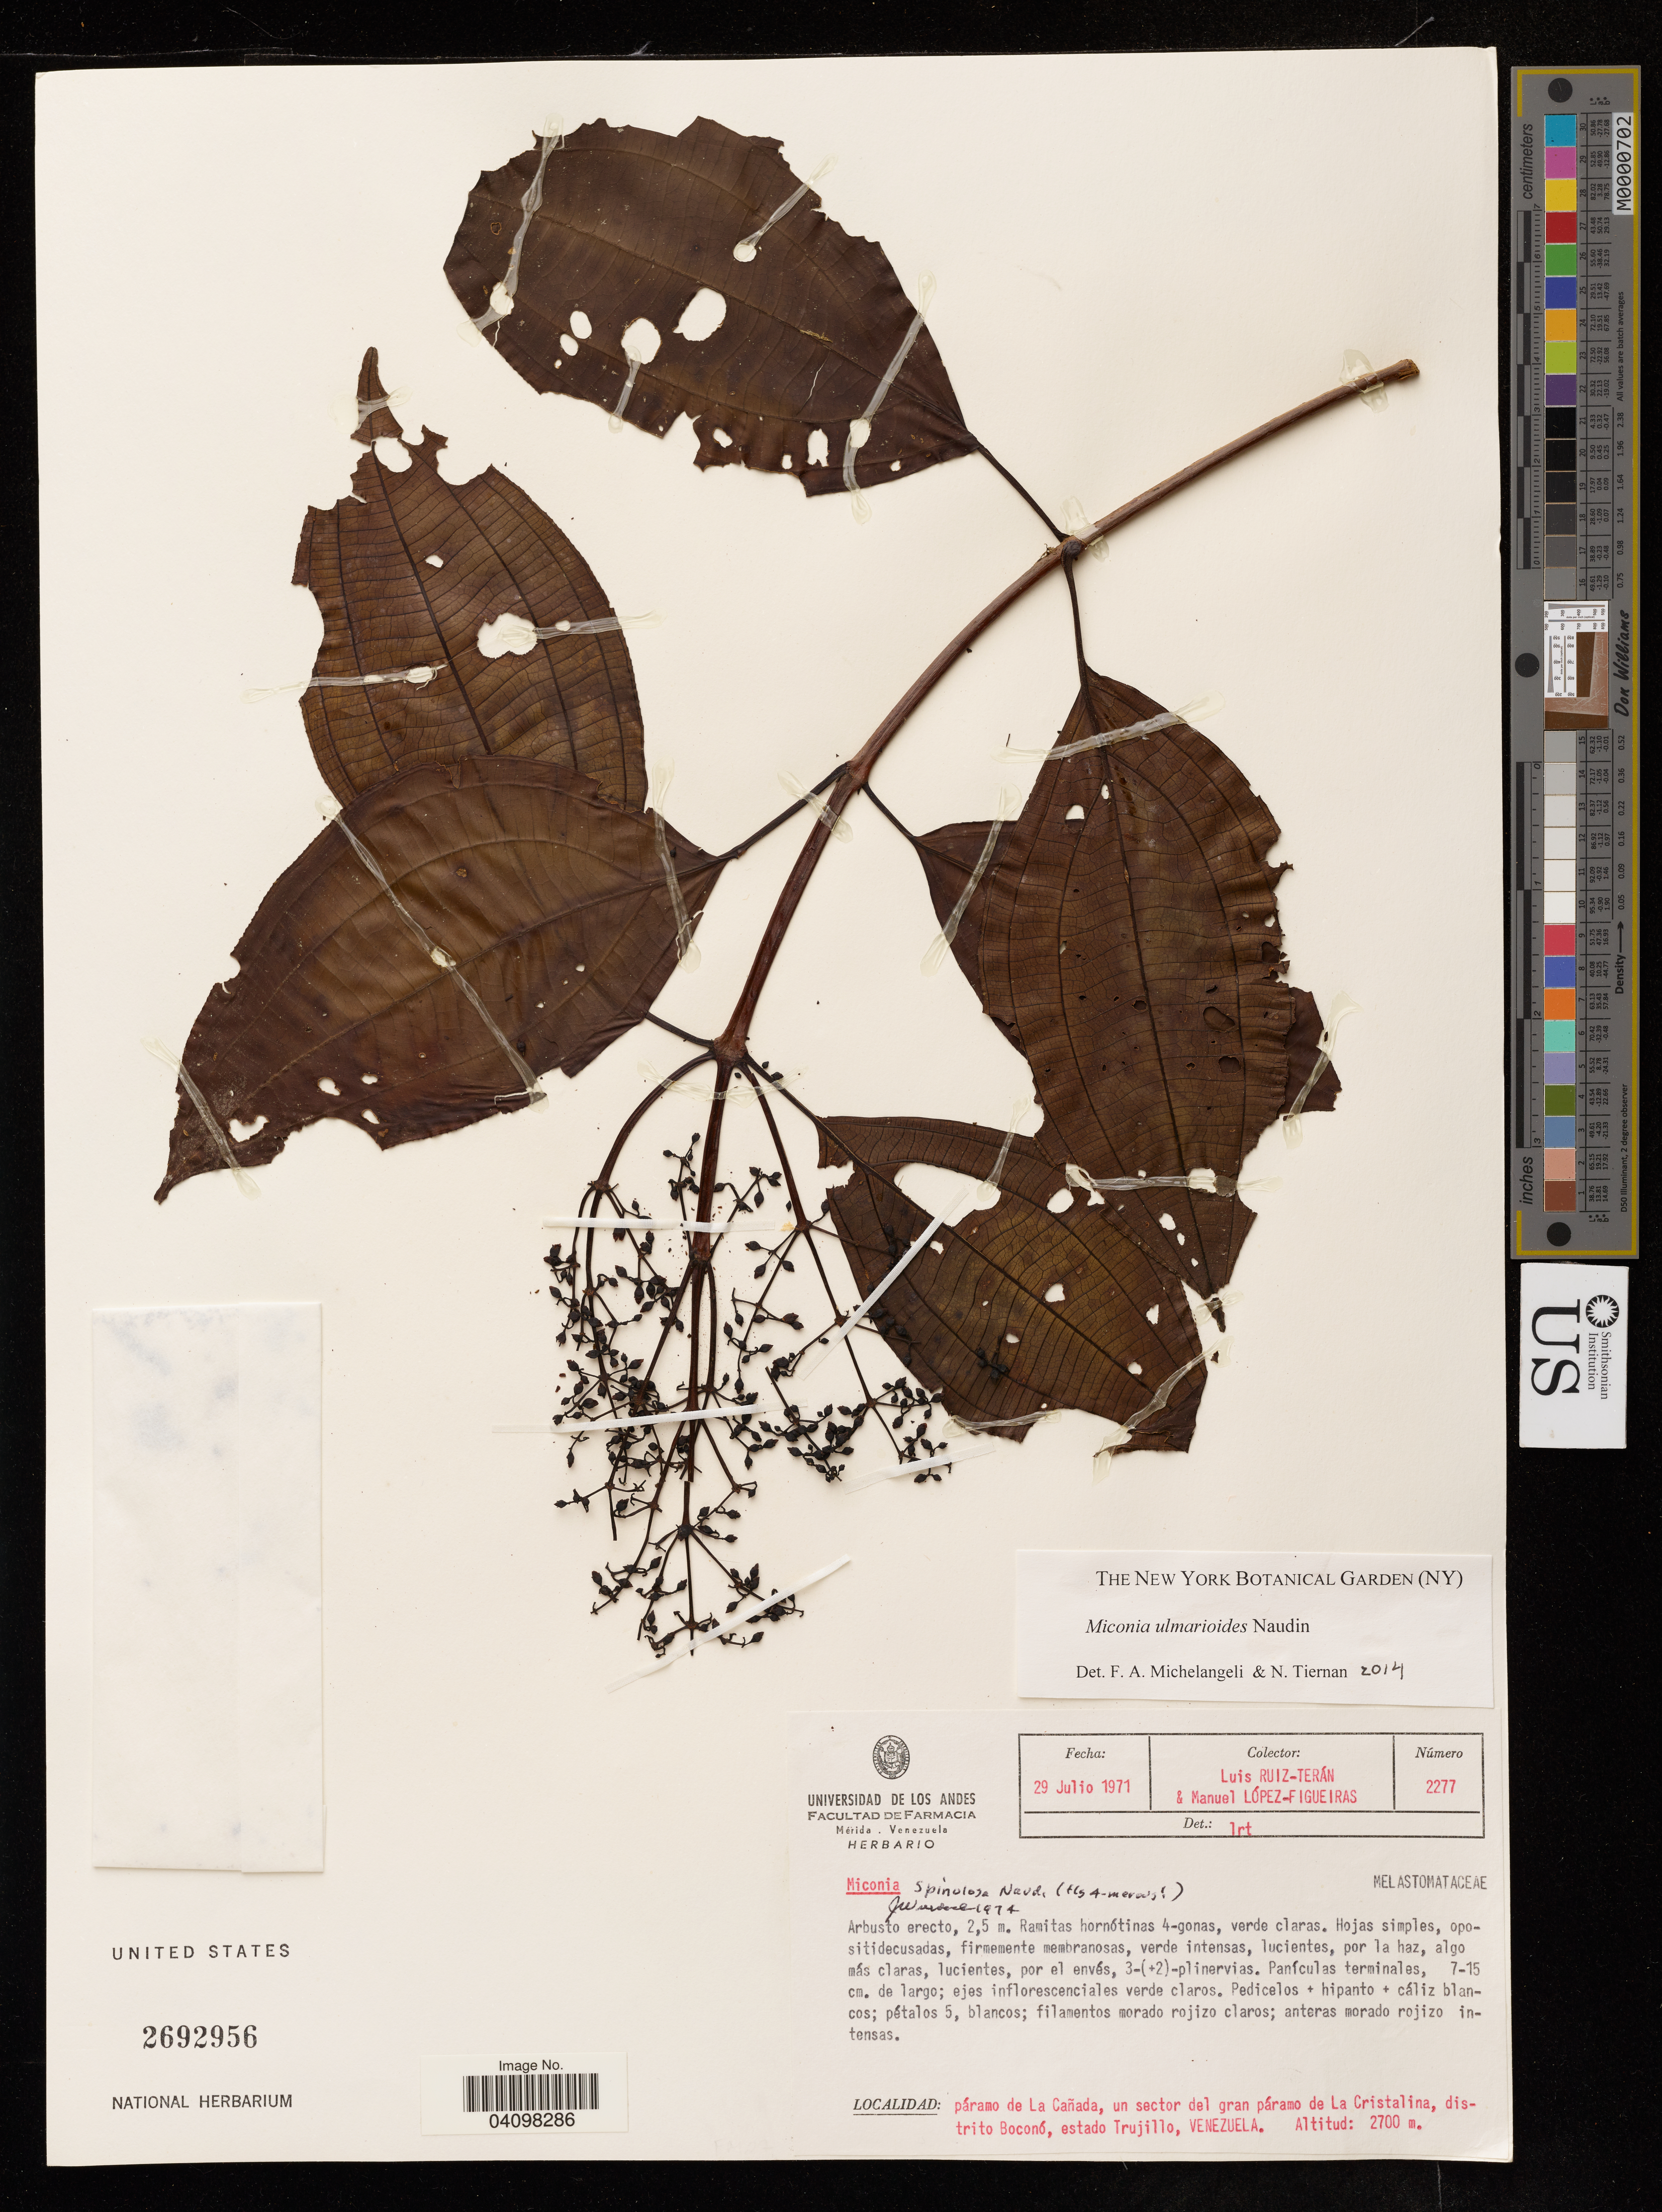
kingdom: Plantae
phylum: Tracheophyta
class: Magnoliopsida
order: Myrtales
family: Melastomataceae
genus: Miconia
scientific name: Miconia ulmarioides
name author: Naudin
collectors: L. E. Ruíz-Terán & M. López-Figueira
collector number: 2277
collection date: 1971-07-29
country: Venezuela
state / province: Trujillo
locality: Páramo de La Cañada, un sector del gran páramo de La Cristalina, distrito Boconó.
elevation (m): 2700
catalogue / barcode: US 2692956